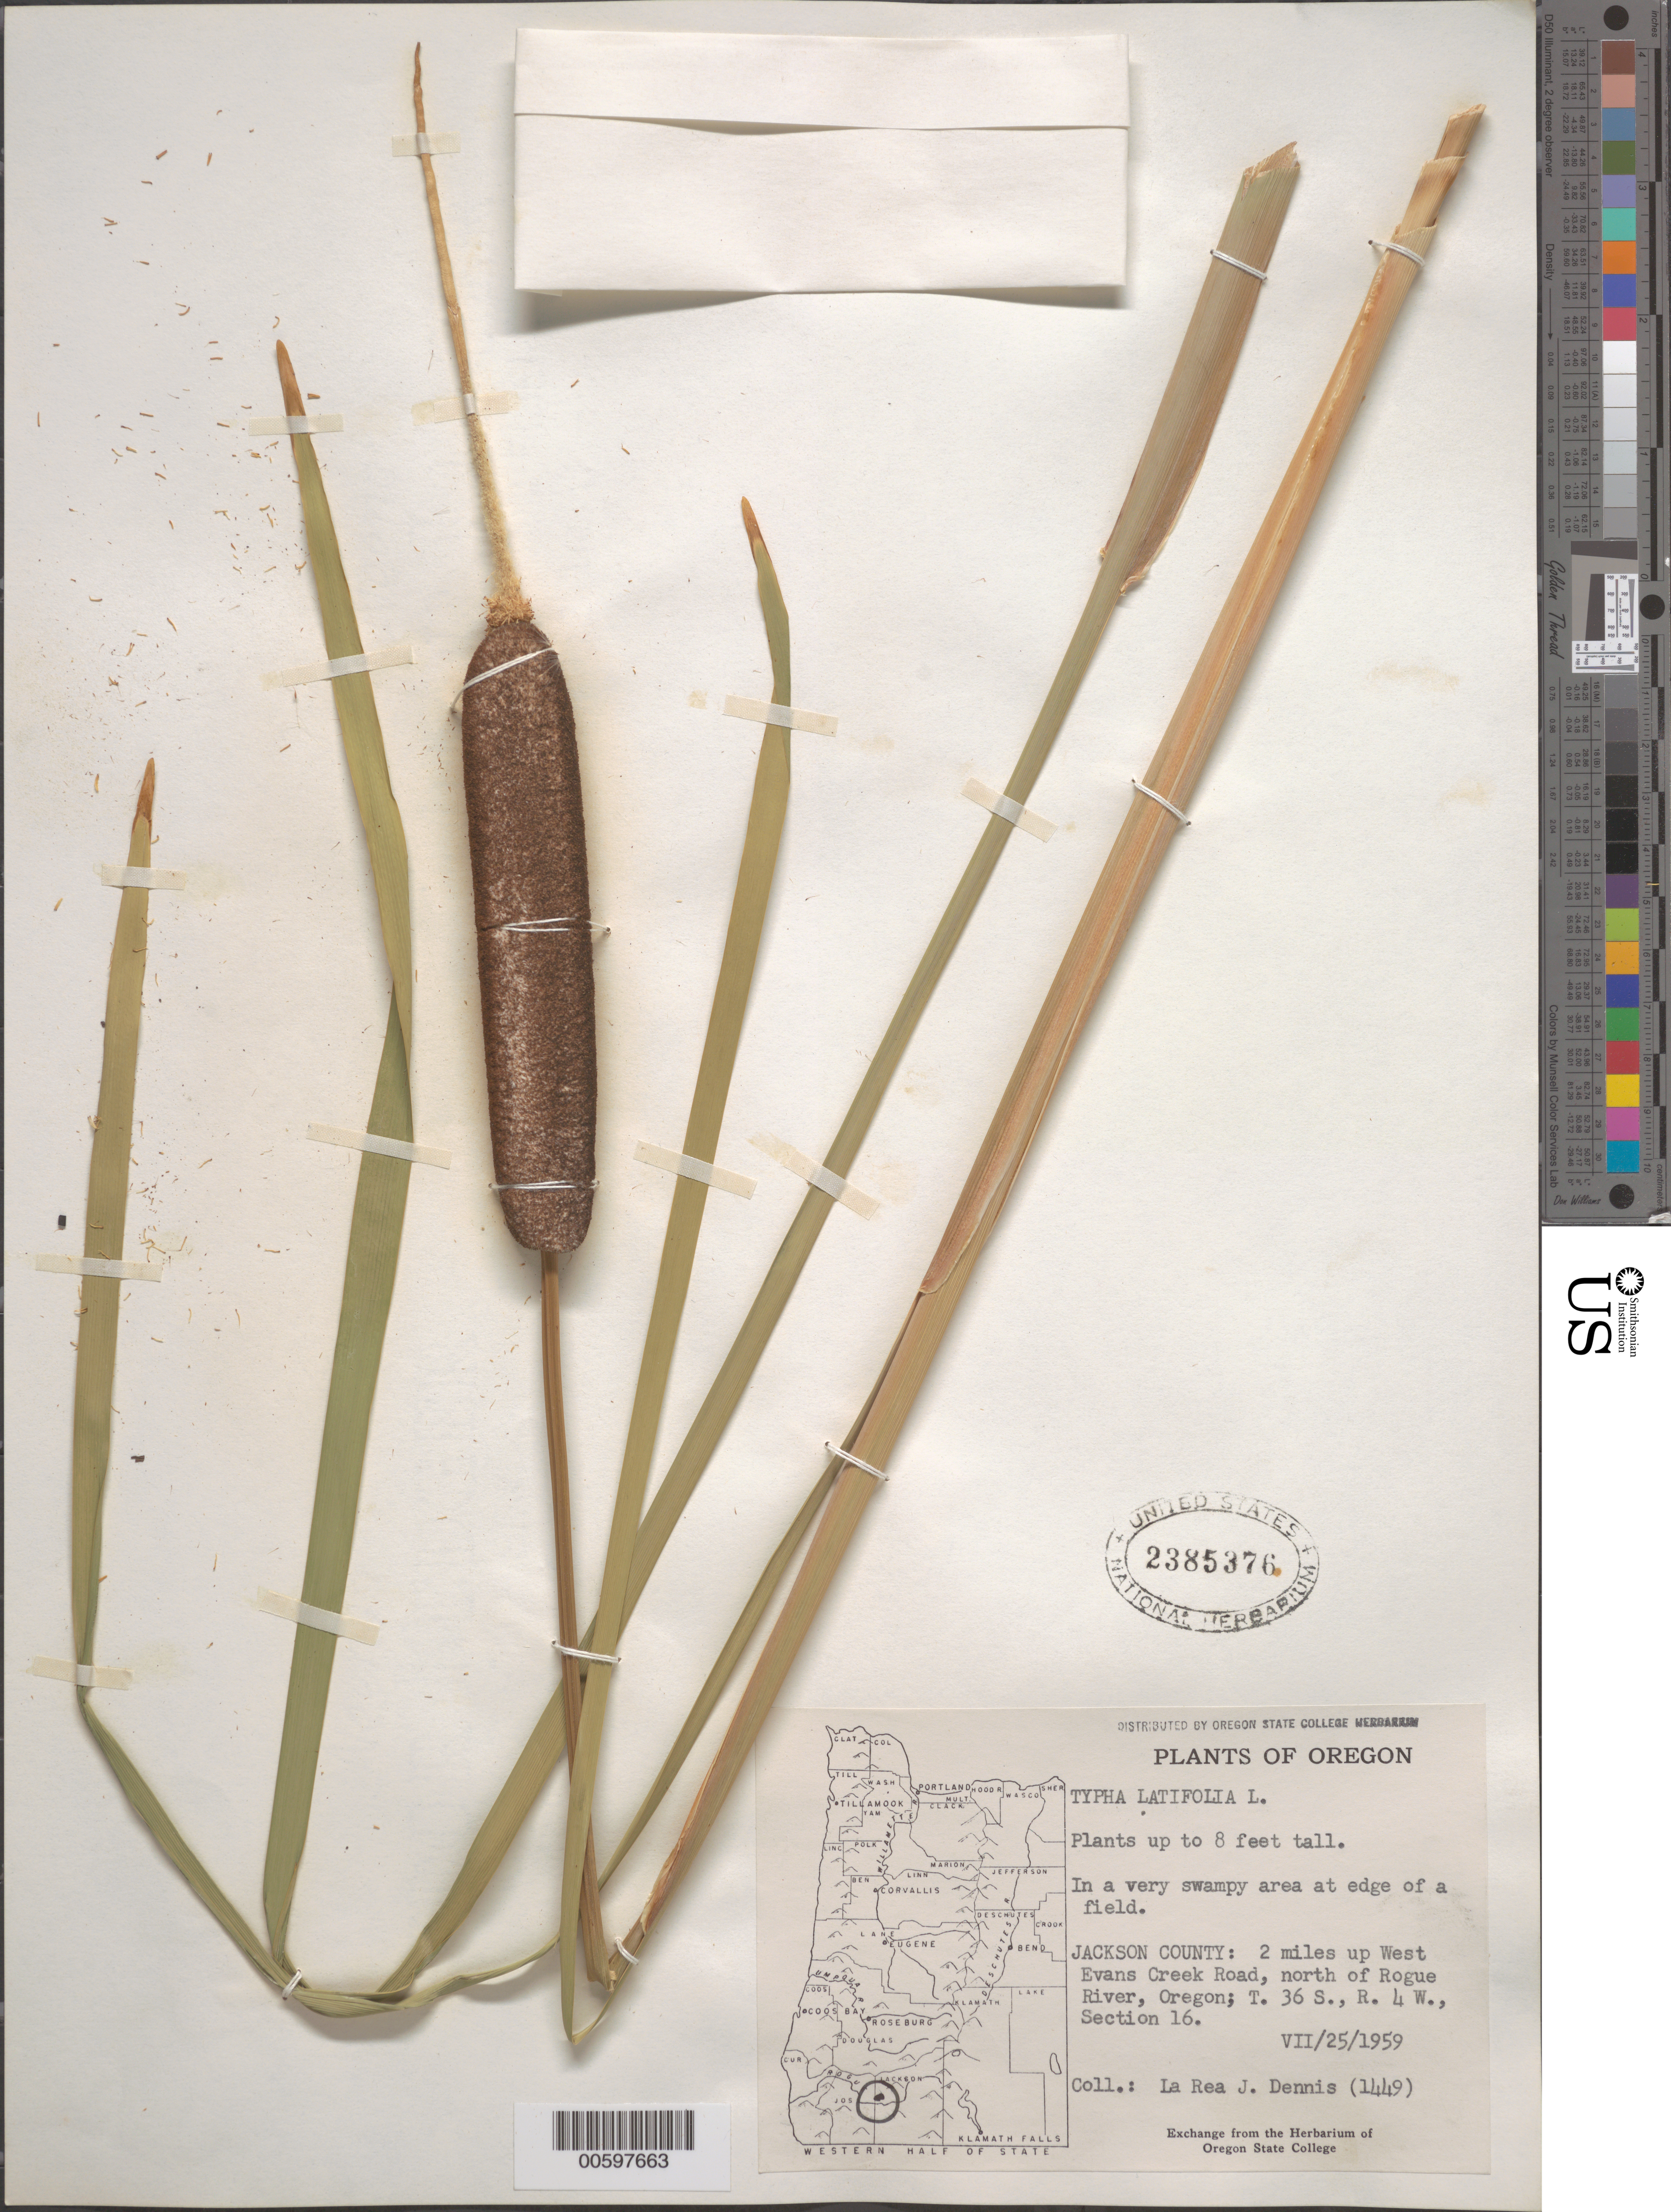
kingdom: Plantae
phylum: Tracheophyta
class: Liliopsida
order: Poales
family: Typhaceae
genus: Typha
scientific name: Typha latifolia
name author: L.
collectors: L. Dennis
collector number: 1449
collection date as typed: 25 Jul 1959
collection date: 1959-07-25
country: United States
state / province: Oregon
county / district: Jackson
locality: West Evans Creek Road, N of Regue River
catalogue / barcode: US 2385376